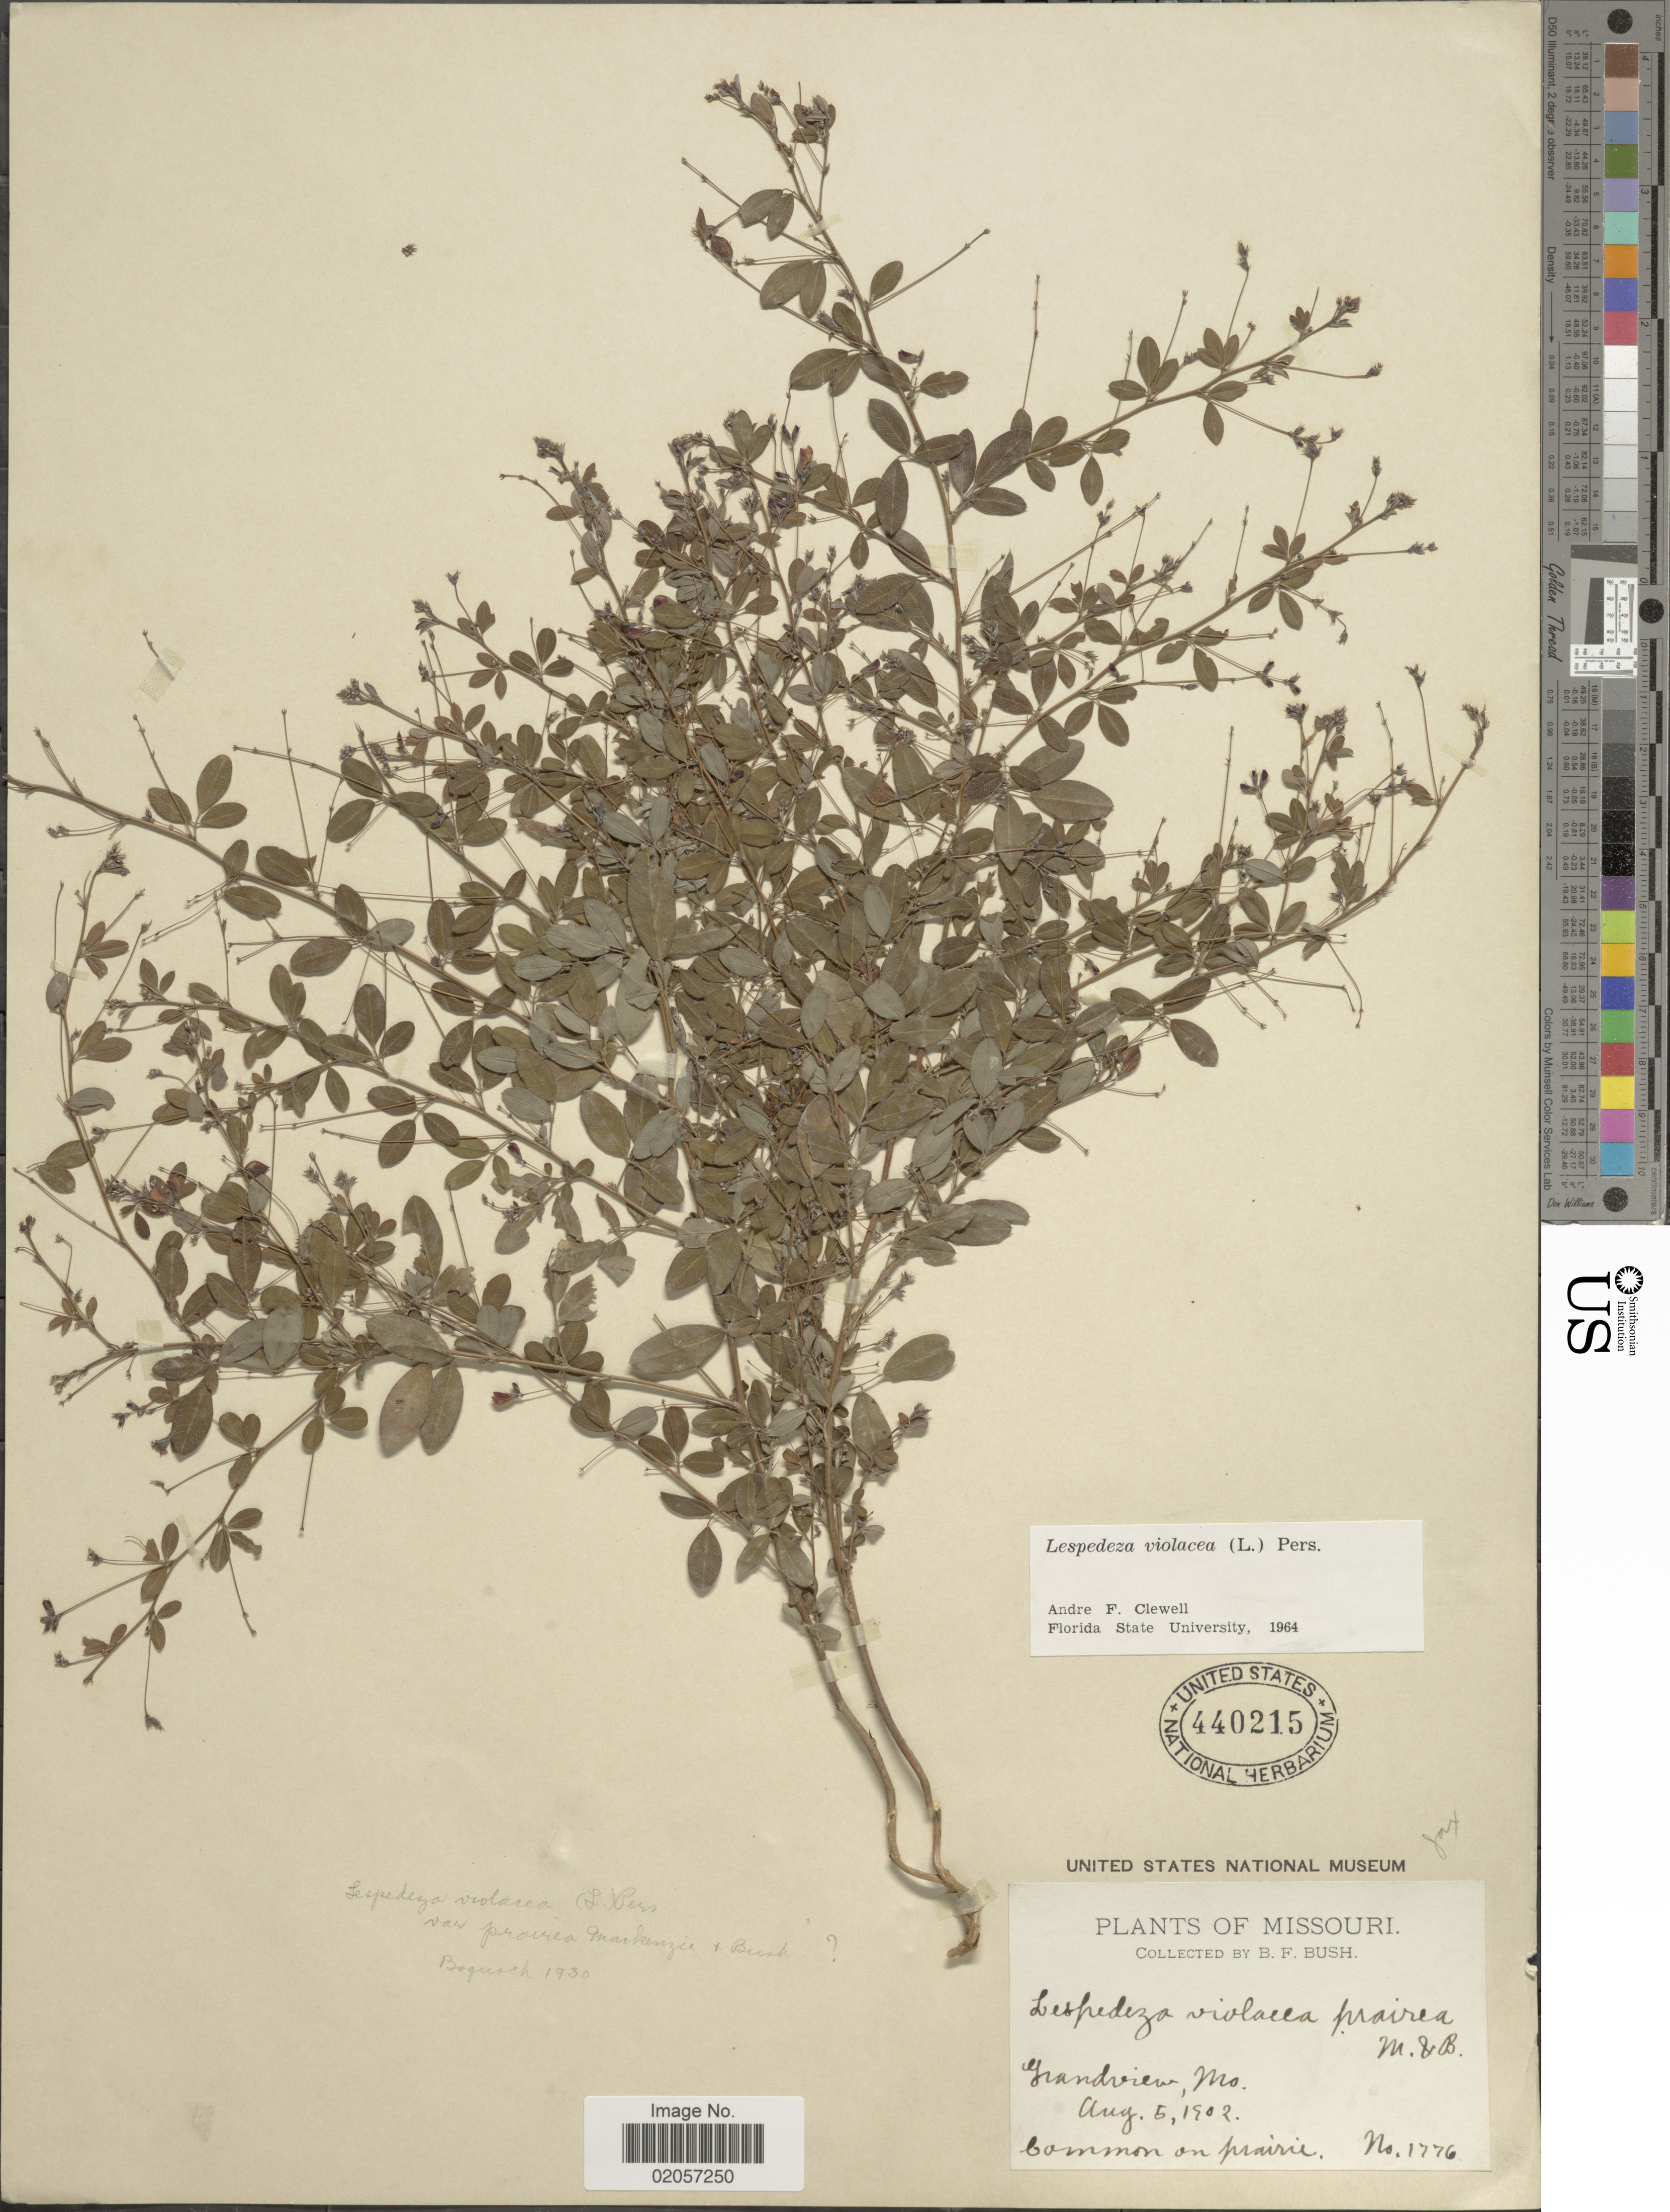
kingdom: Plantae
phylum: Tracheophyta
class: Magnoliopsida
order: Fabales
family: Fabaceae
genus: Lespedeza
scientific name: Lespedeza violacea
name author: (L.) Pers.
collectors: B. F. Bush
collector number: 1776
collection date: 1902-08-05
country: United States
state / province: Missouri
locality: Grandview, Mo.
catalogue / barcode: US 440215